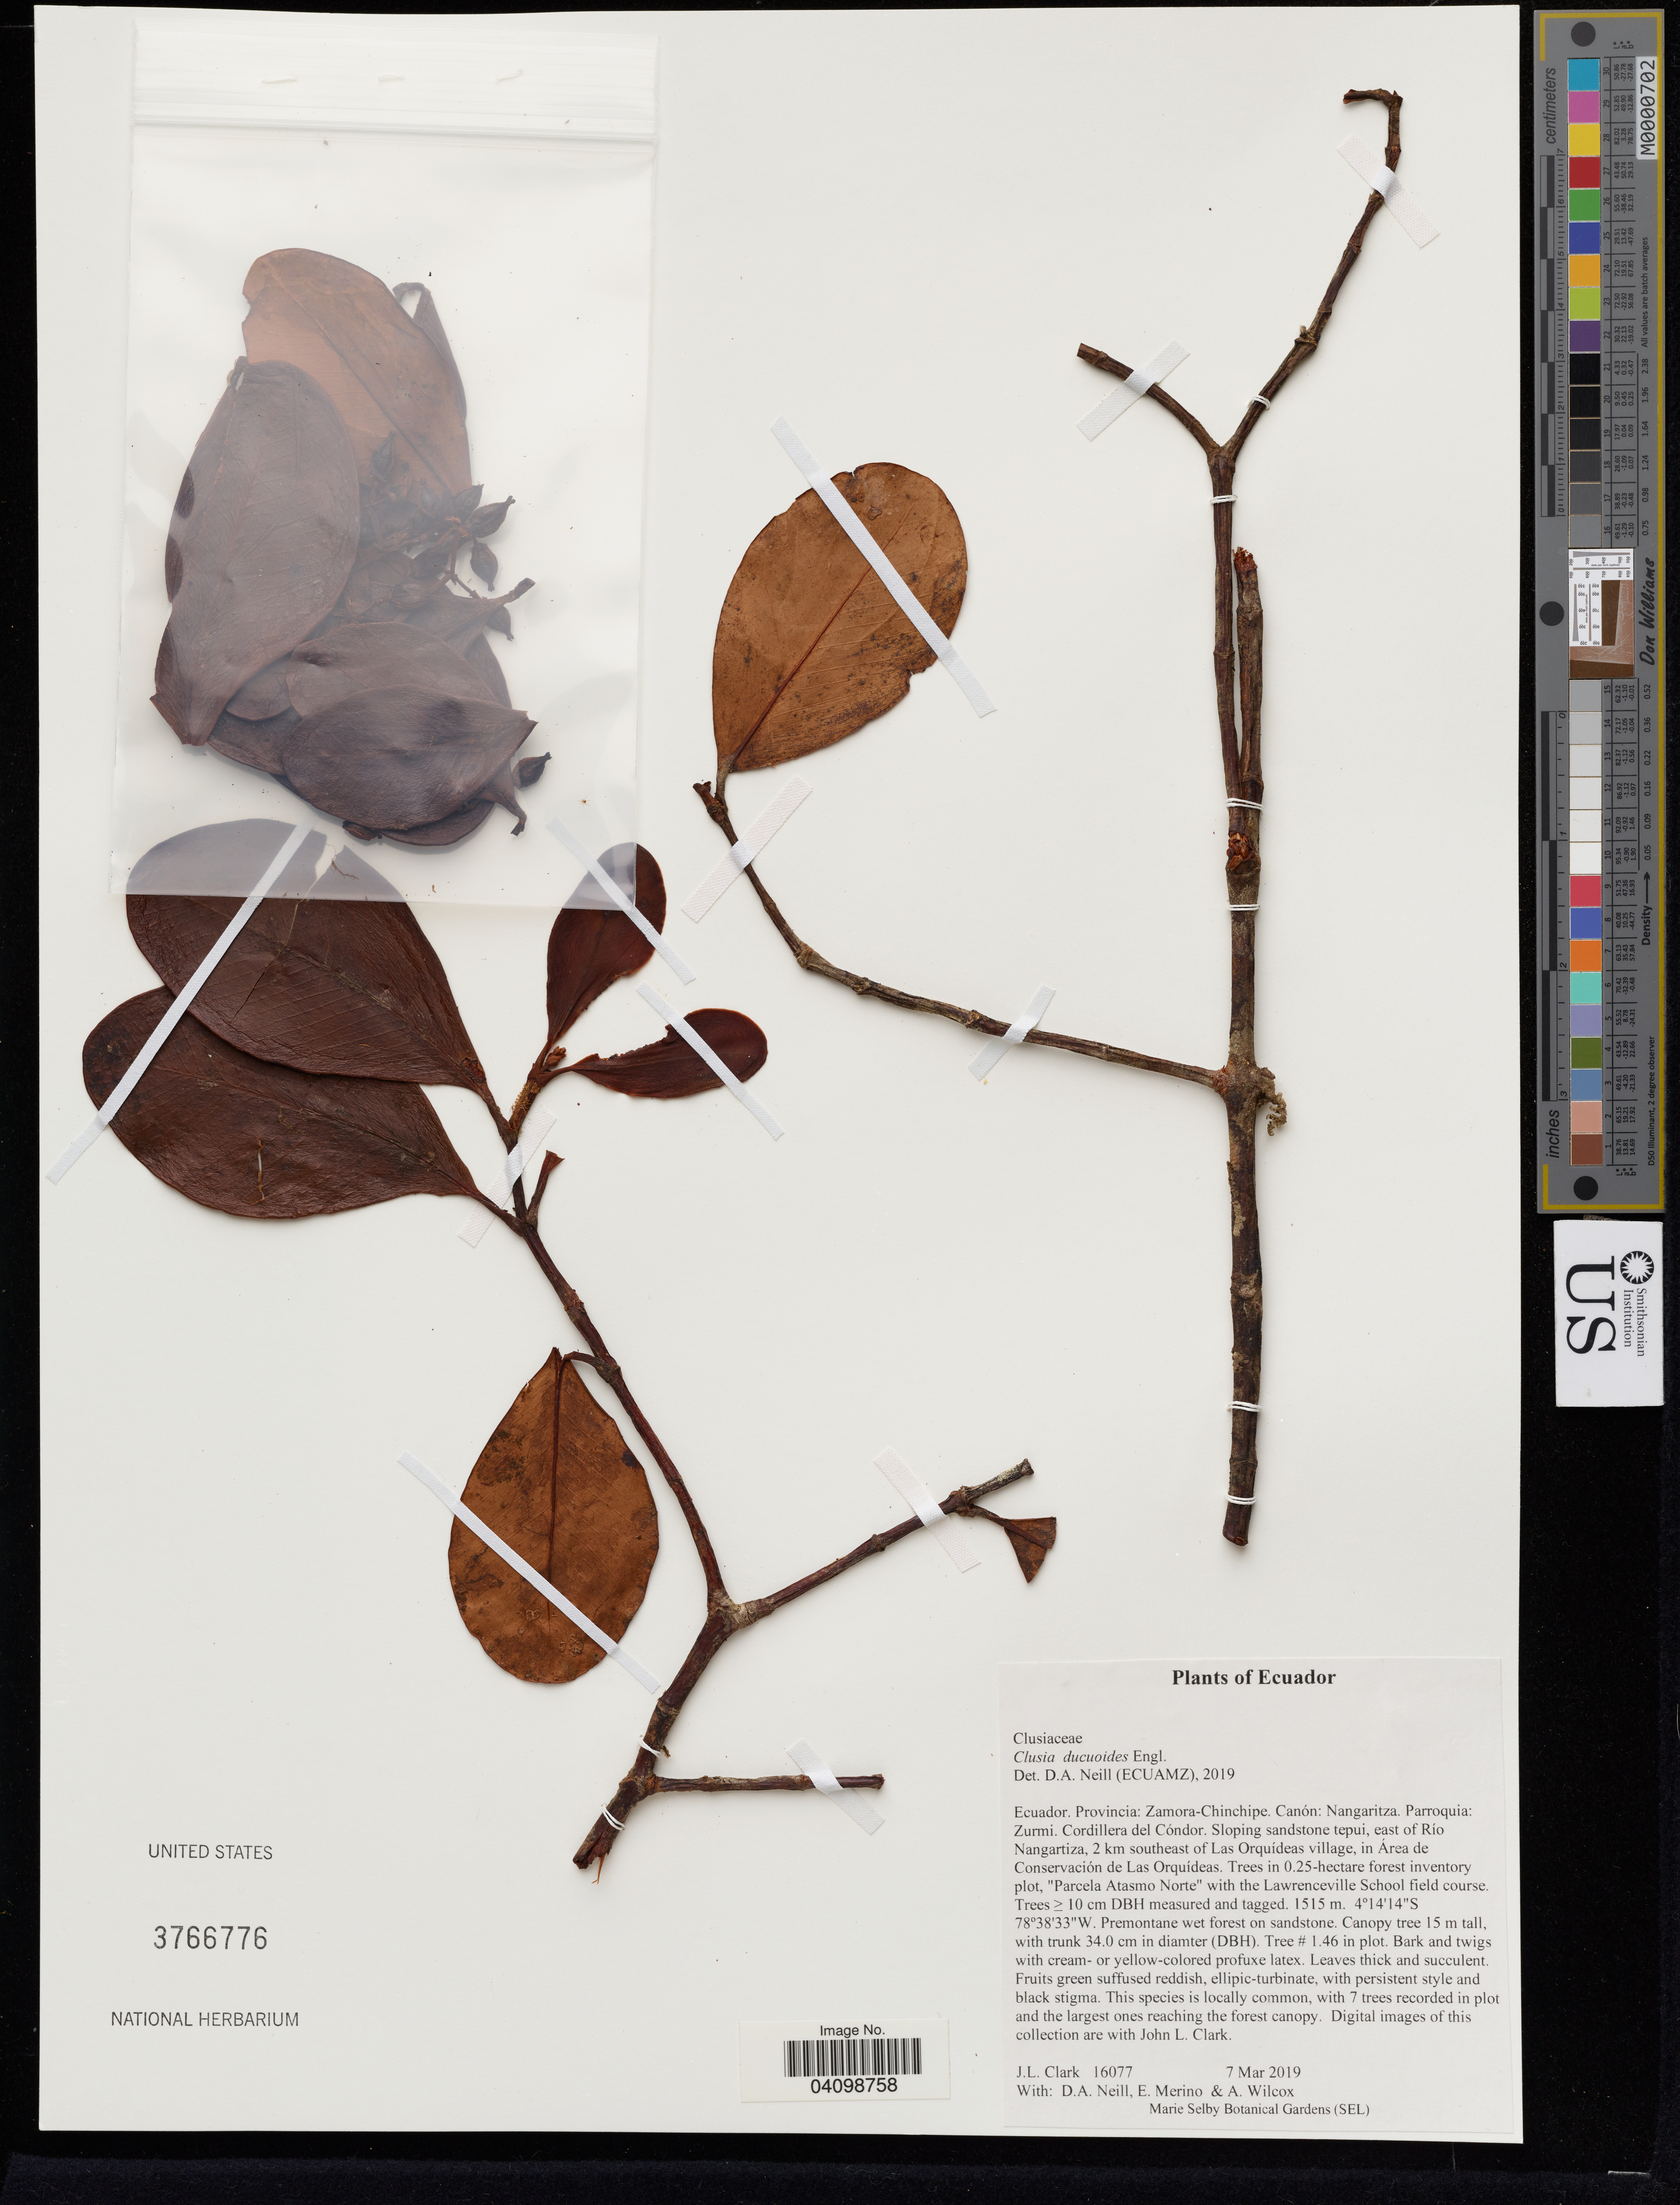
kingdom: Plantae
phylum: Tracheophyta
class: Magnoliopsida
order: Malpighiales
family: Clusiaceae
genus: Clusia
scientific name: Clusia ducuoides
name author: Engl.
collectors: J. Clark, D. A. Neill & A. Wilcox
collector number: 16077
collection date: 2019-03-07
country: Ecuador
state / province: Zamora-Chinchipe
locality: Nangaritza. Parroquia: Zurmi. Cordillera del Cóndor.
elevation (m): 1515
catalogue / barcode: US 3766776